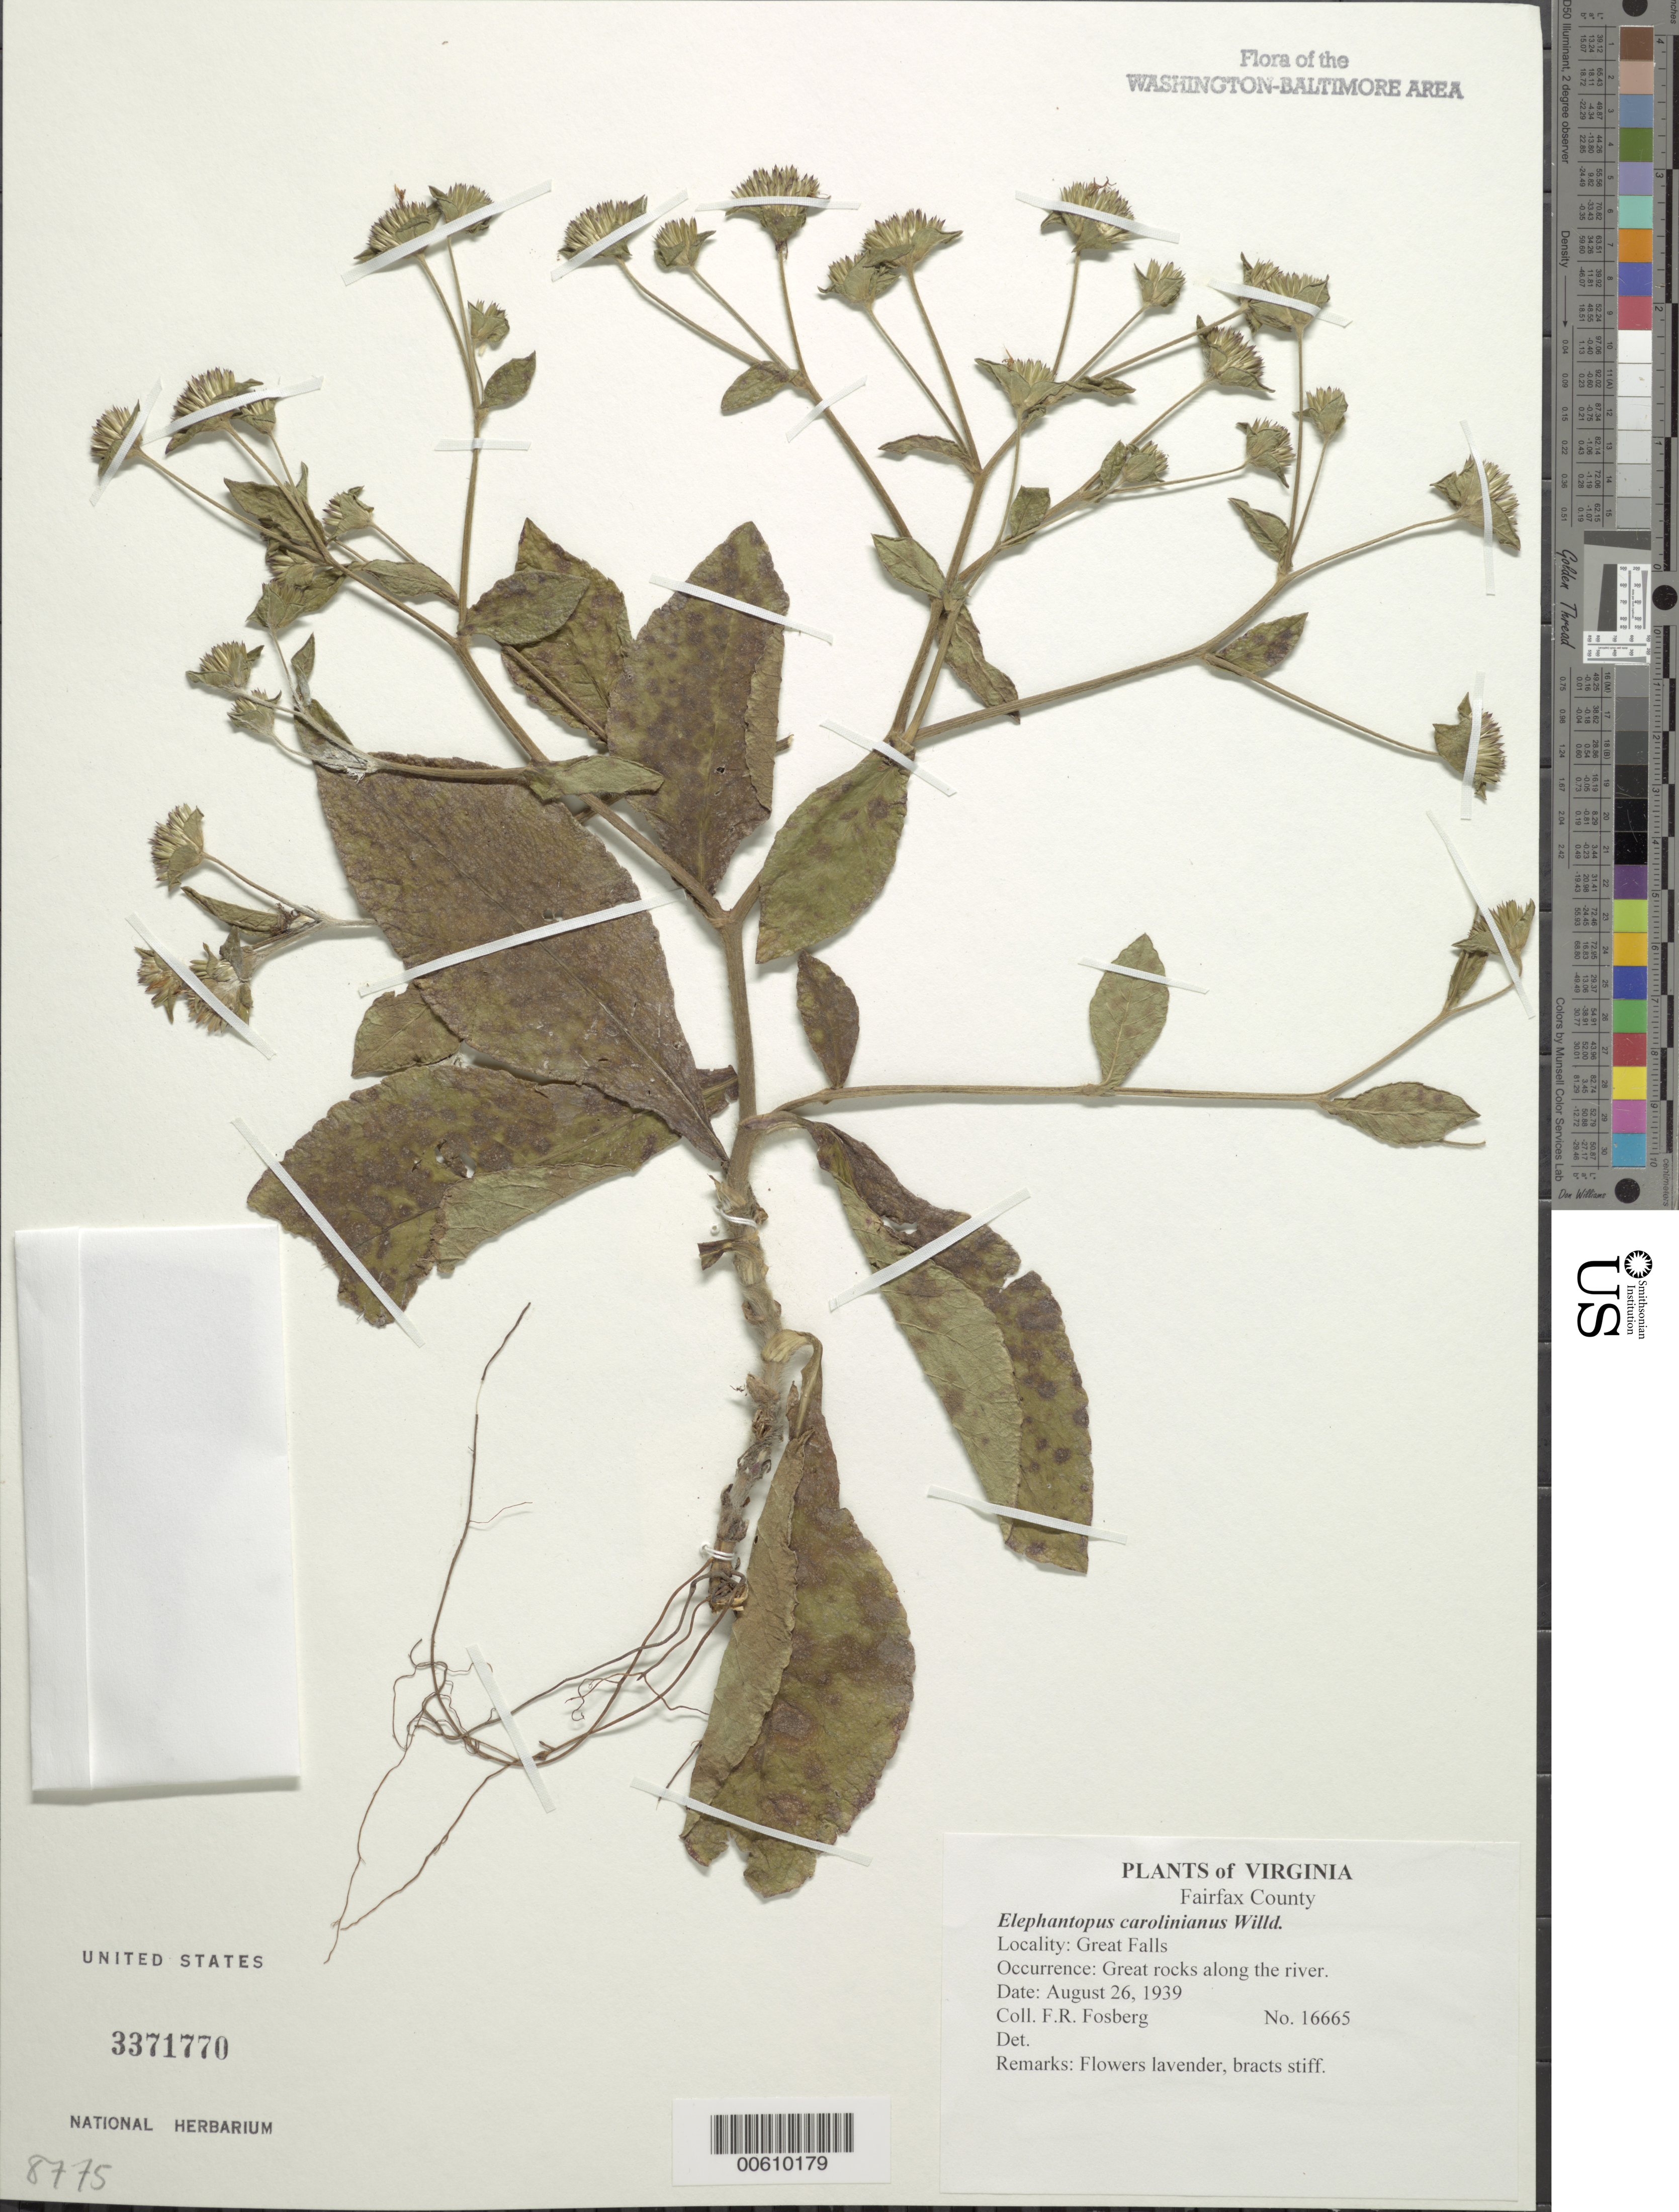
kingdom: Plantae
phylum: Tracheophyta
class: Magnoliopsida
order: Asterales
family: Asteraceae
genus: Elephantopus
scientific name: Elephantopus carolinianus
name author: Raeusch.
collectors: F. R. Fosberg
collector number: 16665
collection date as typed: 26 Aug 1939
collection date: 1939-08-26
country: United States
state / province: Virginia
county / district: Fairfax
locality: Great Falls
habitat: Great rocks along the river.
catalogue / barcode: US 3371770